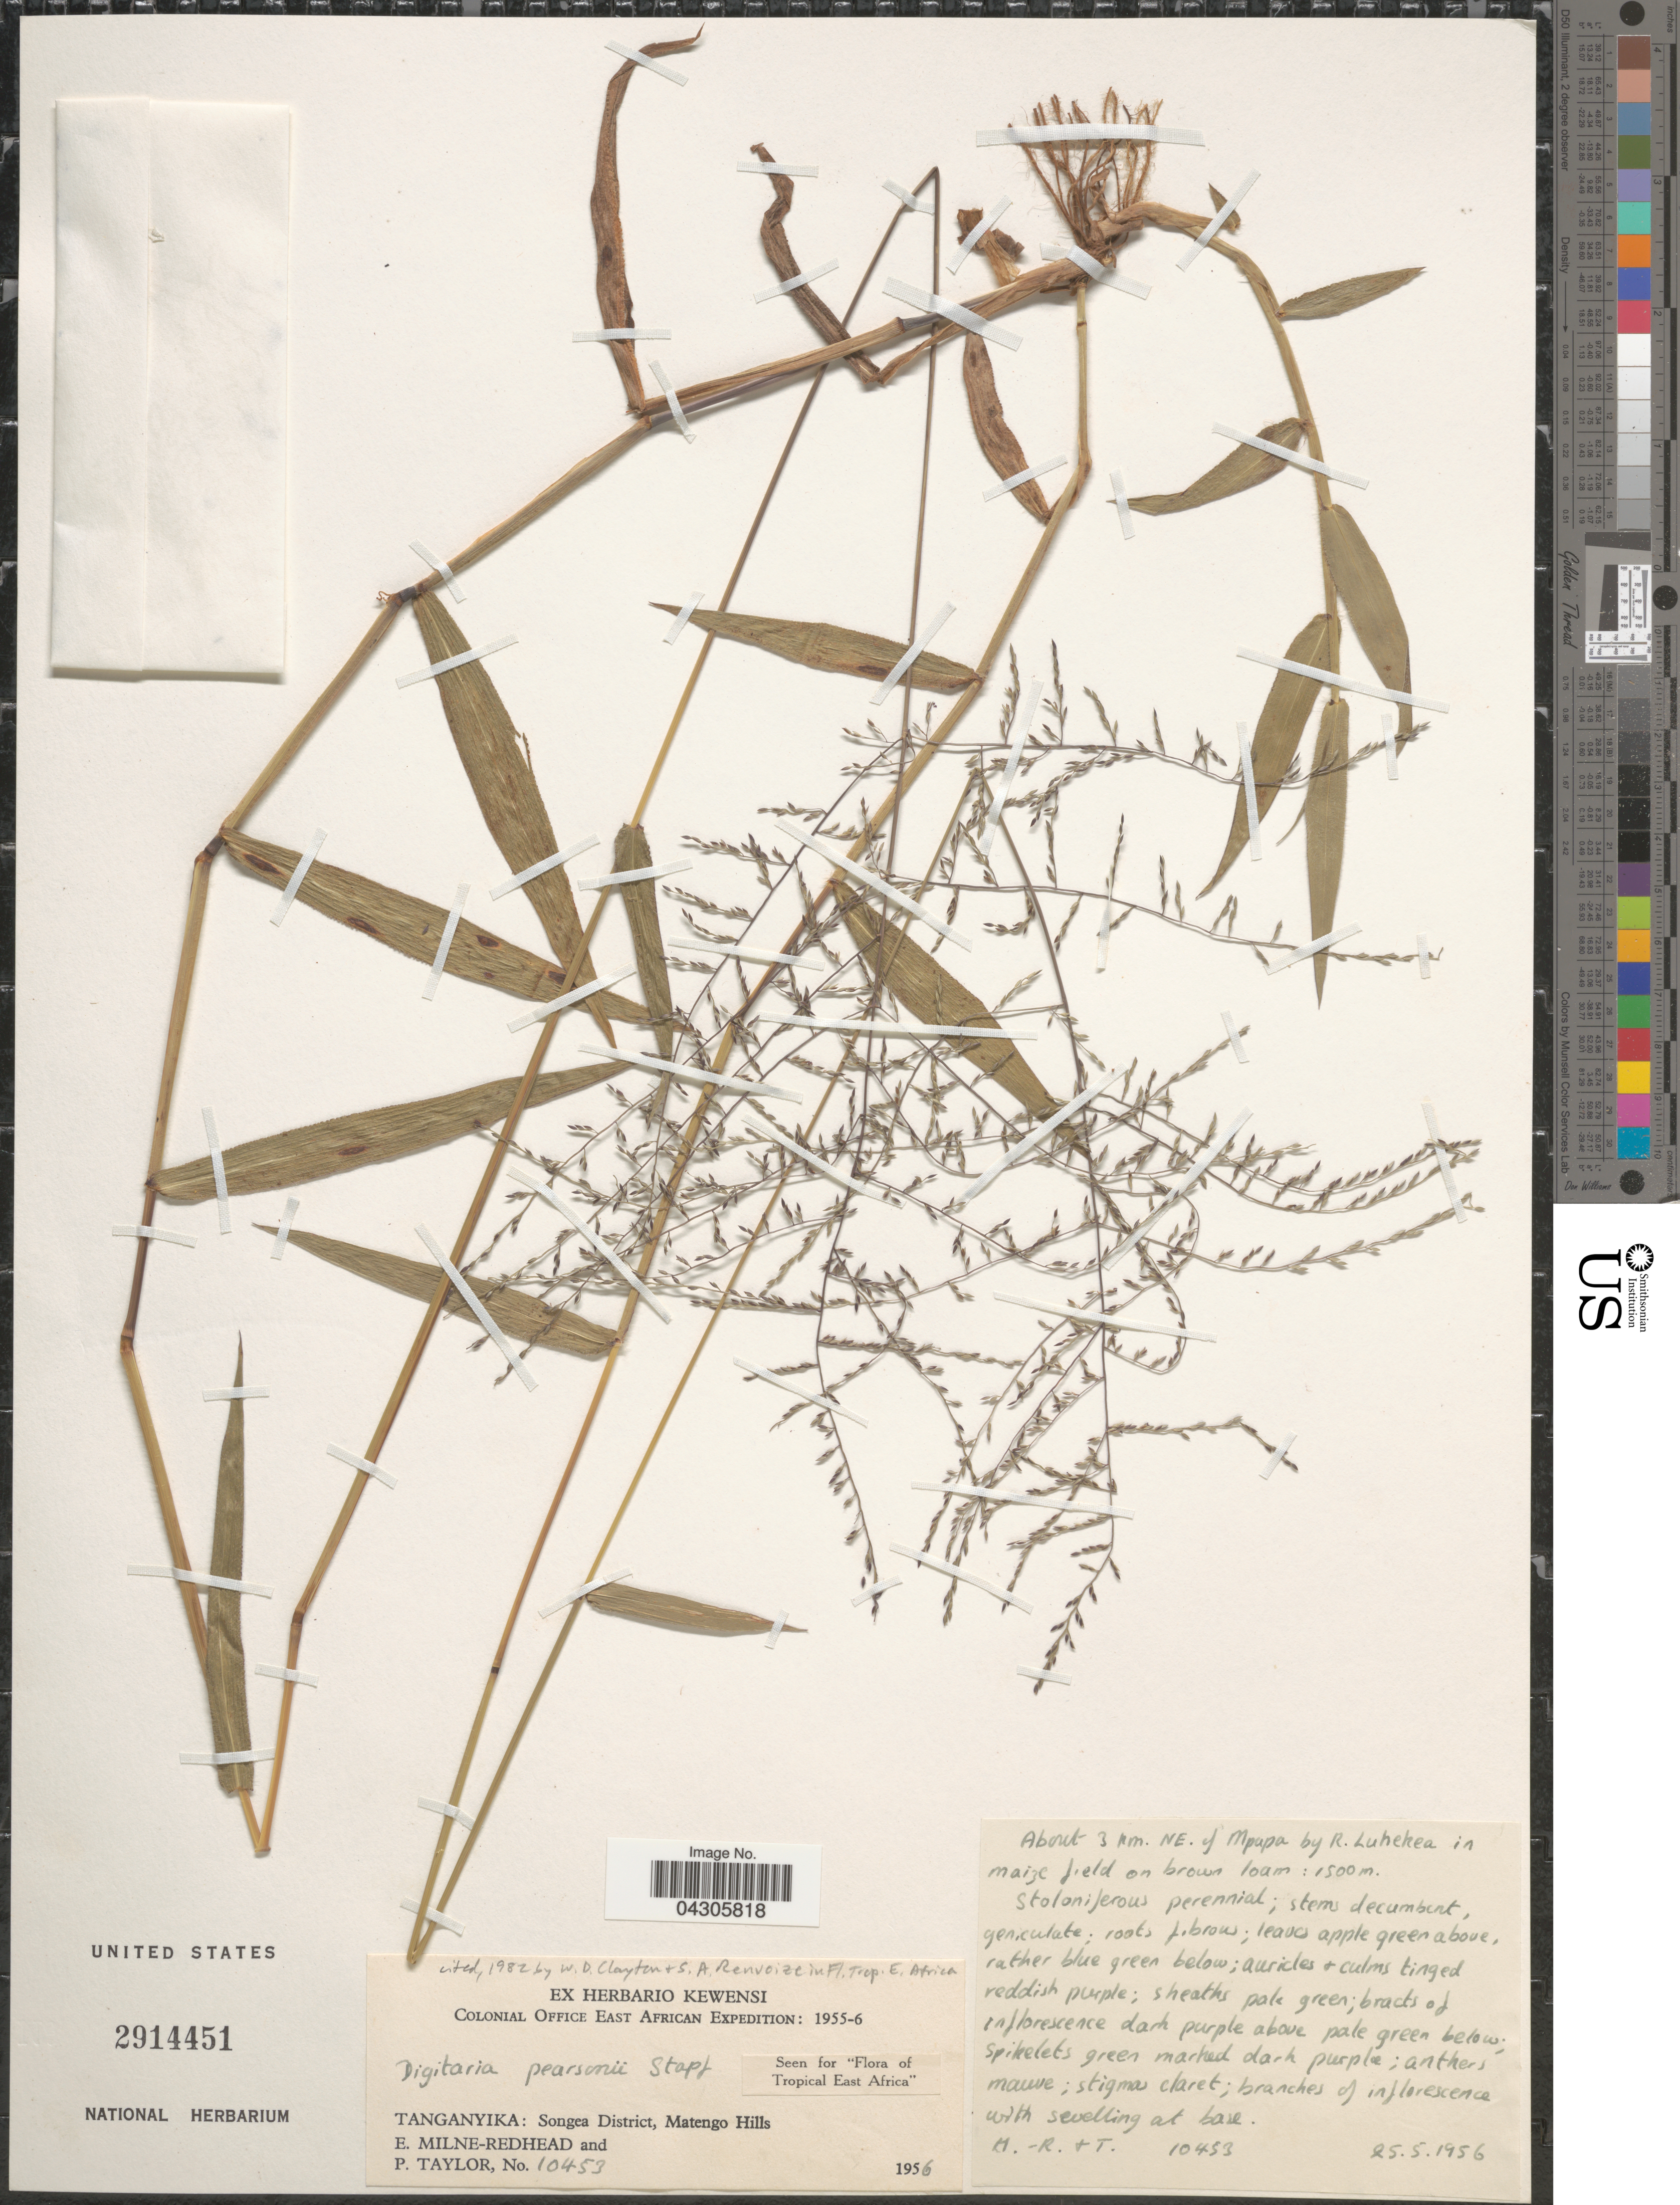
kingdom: Plantae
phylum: Tracheophyta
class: Liliopsida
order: Poales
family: Poaceae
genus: Digitaria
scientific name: Digitaria pearsonii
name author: Stapf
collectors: E. W. Milne-Redhead & P. Taylor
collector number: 10453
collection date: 1956-05-25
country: Tanzania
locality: Colonial Office East African Expedition: 1955-6. Tanganyika: Songea District, Matengo Hills. About 3 km NE. of Mpapa.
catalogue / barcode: US 2914451